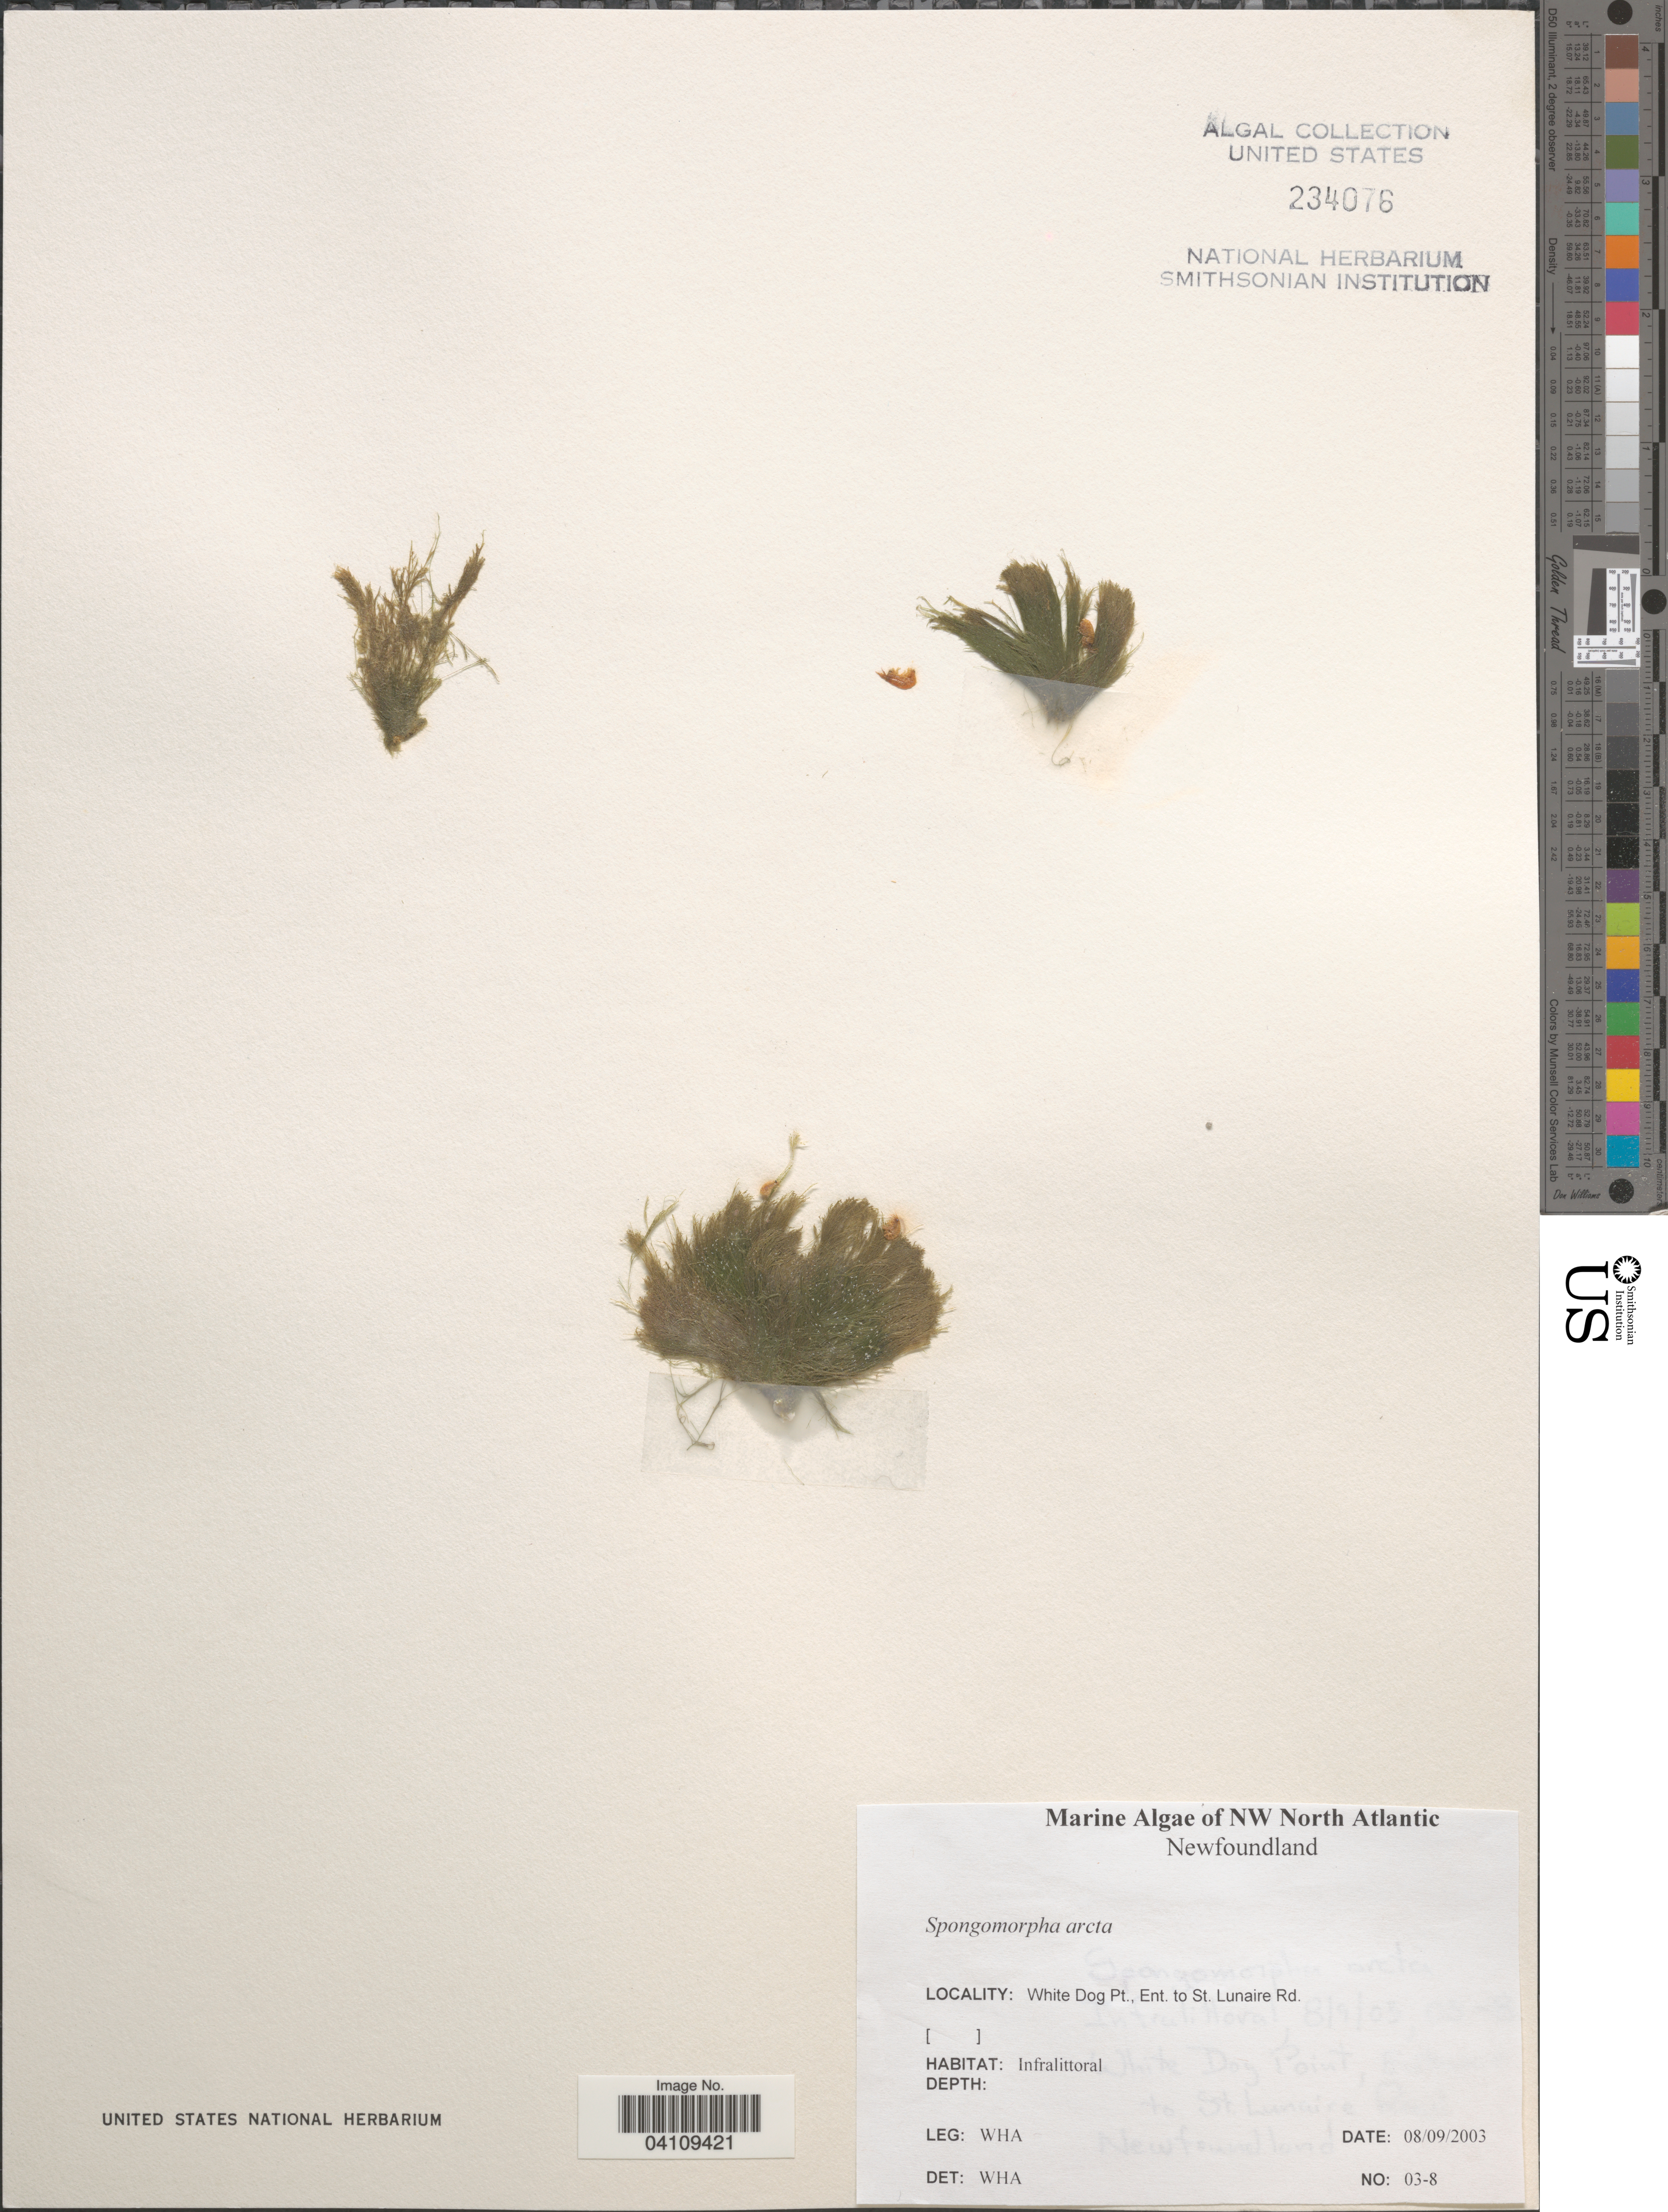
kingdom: Plantae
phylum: Chlorophyta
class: Ulvophyceae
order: Ulotrichales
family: Ulotrichaceae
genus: Acrosiphonia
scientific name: Acrosiphonia arcta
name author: (Dillwyn) Gain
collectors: W. H. Adey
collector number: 03-8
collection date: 2003-09-08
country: Canada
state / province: Newfoundland and Labrador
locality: NW North Atlantic. White Dog Pt., Ent. to St. Lunaire Rd.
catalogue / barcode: US 234076